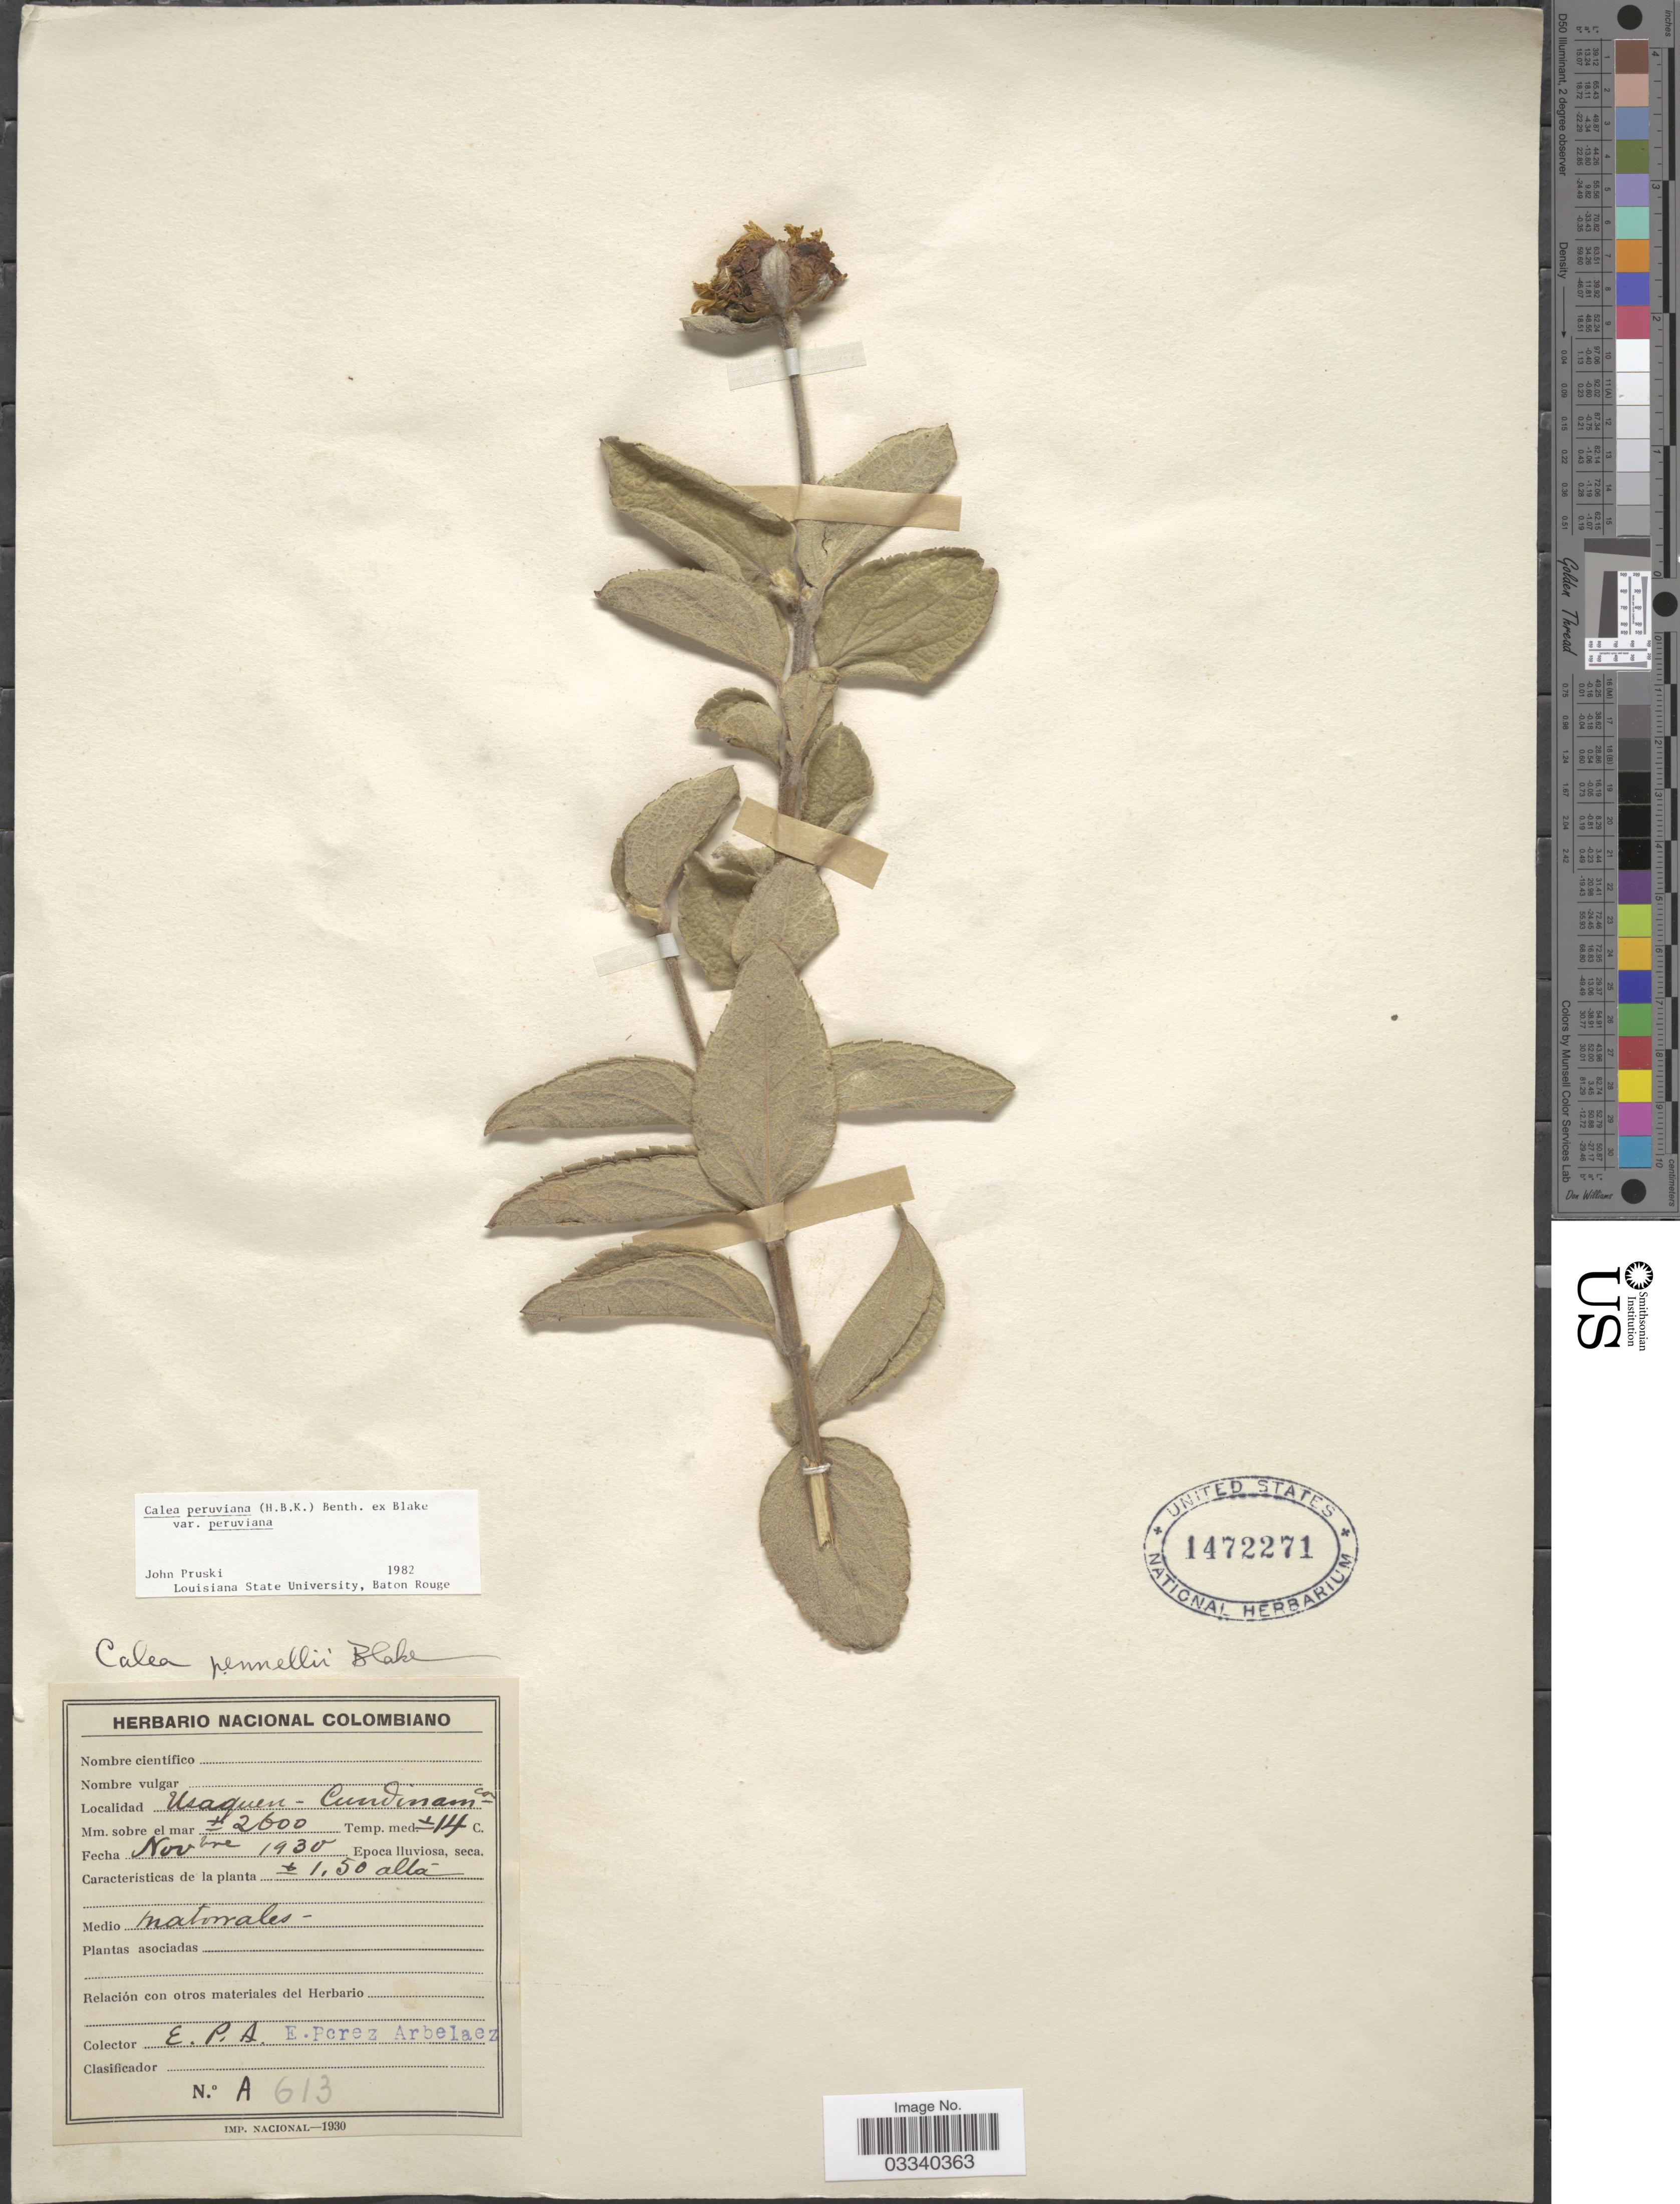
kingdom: Plantae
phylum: Tracheophyta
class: Magnoliopsida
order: Asterales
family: Asteraceae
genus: Calea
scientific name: Calea peruviana var. peruviana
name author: (Kunth) Benth.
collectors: E. Pérez Arbeláez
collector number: A613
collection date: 1930-11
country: Colombia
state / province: Cundinamarca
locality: Usaquen.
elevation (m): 2600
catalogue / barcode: US 1472271